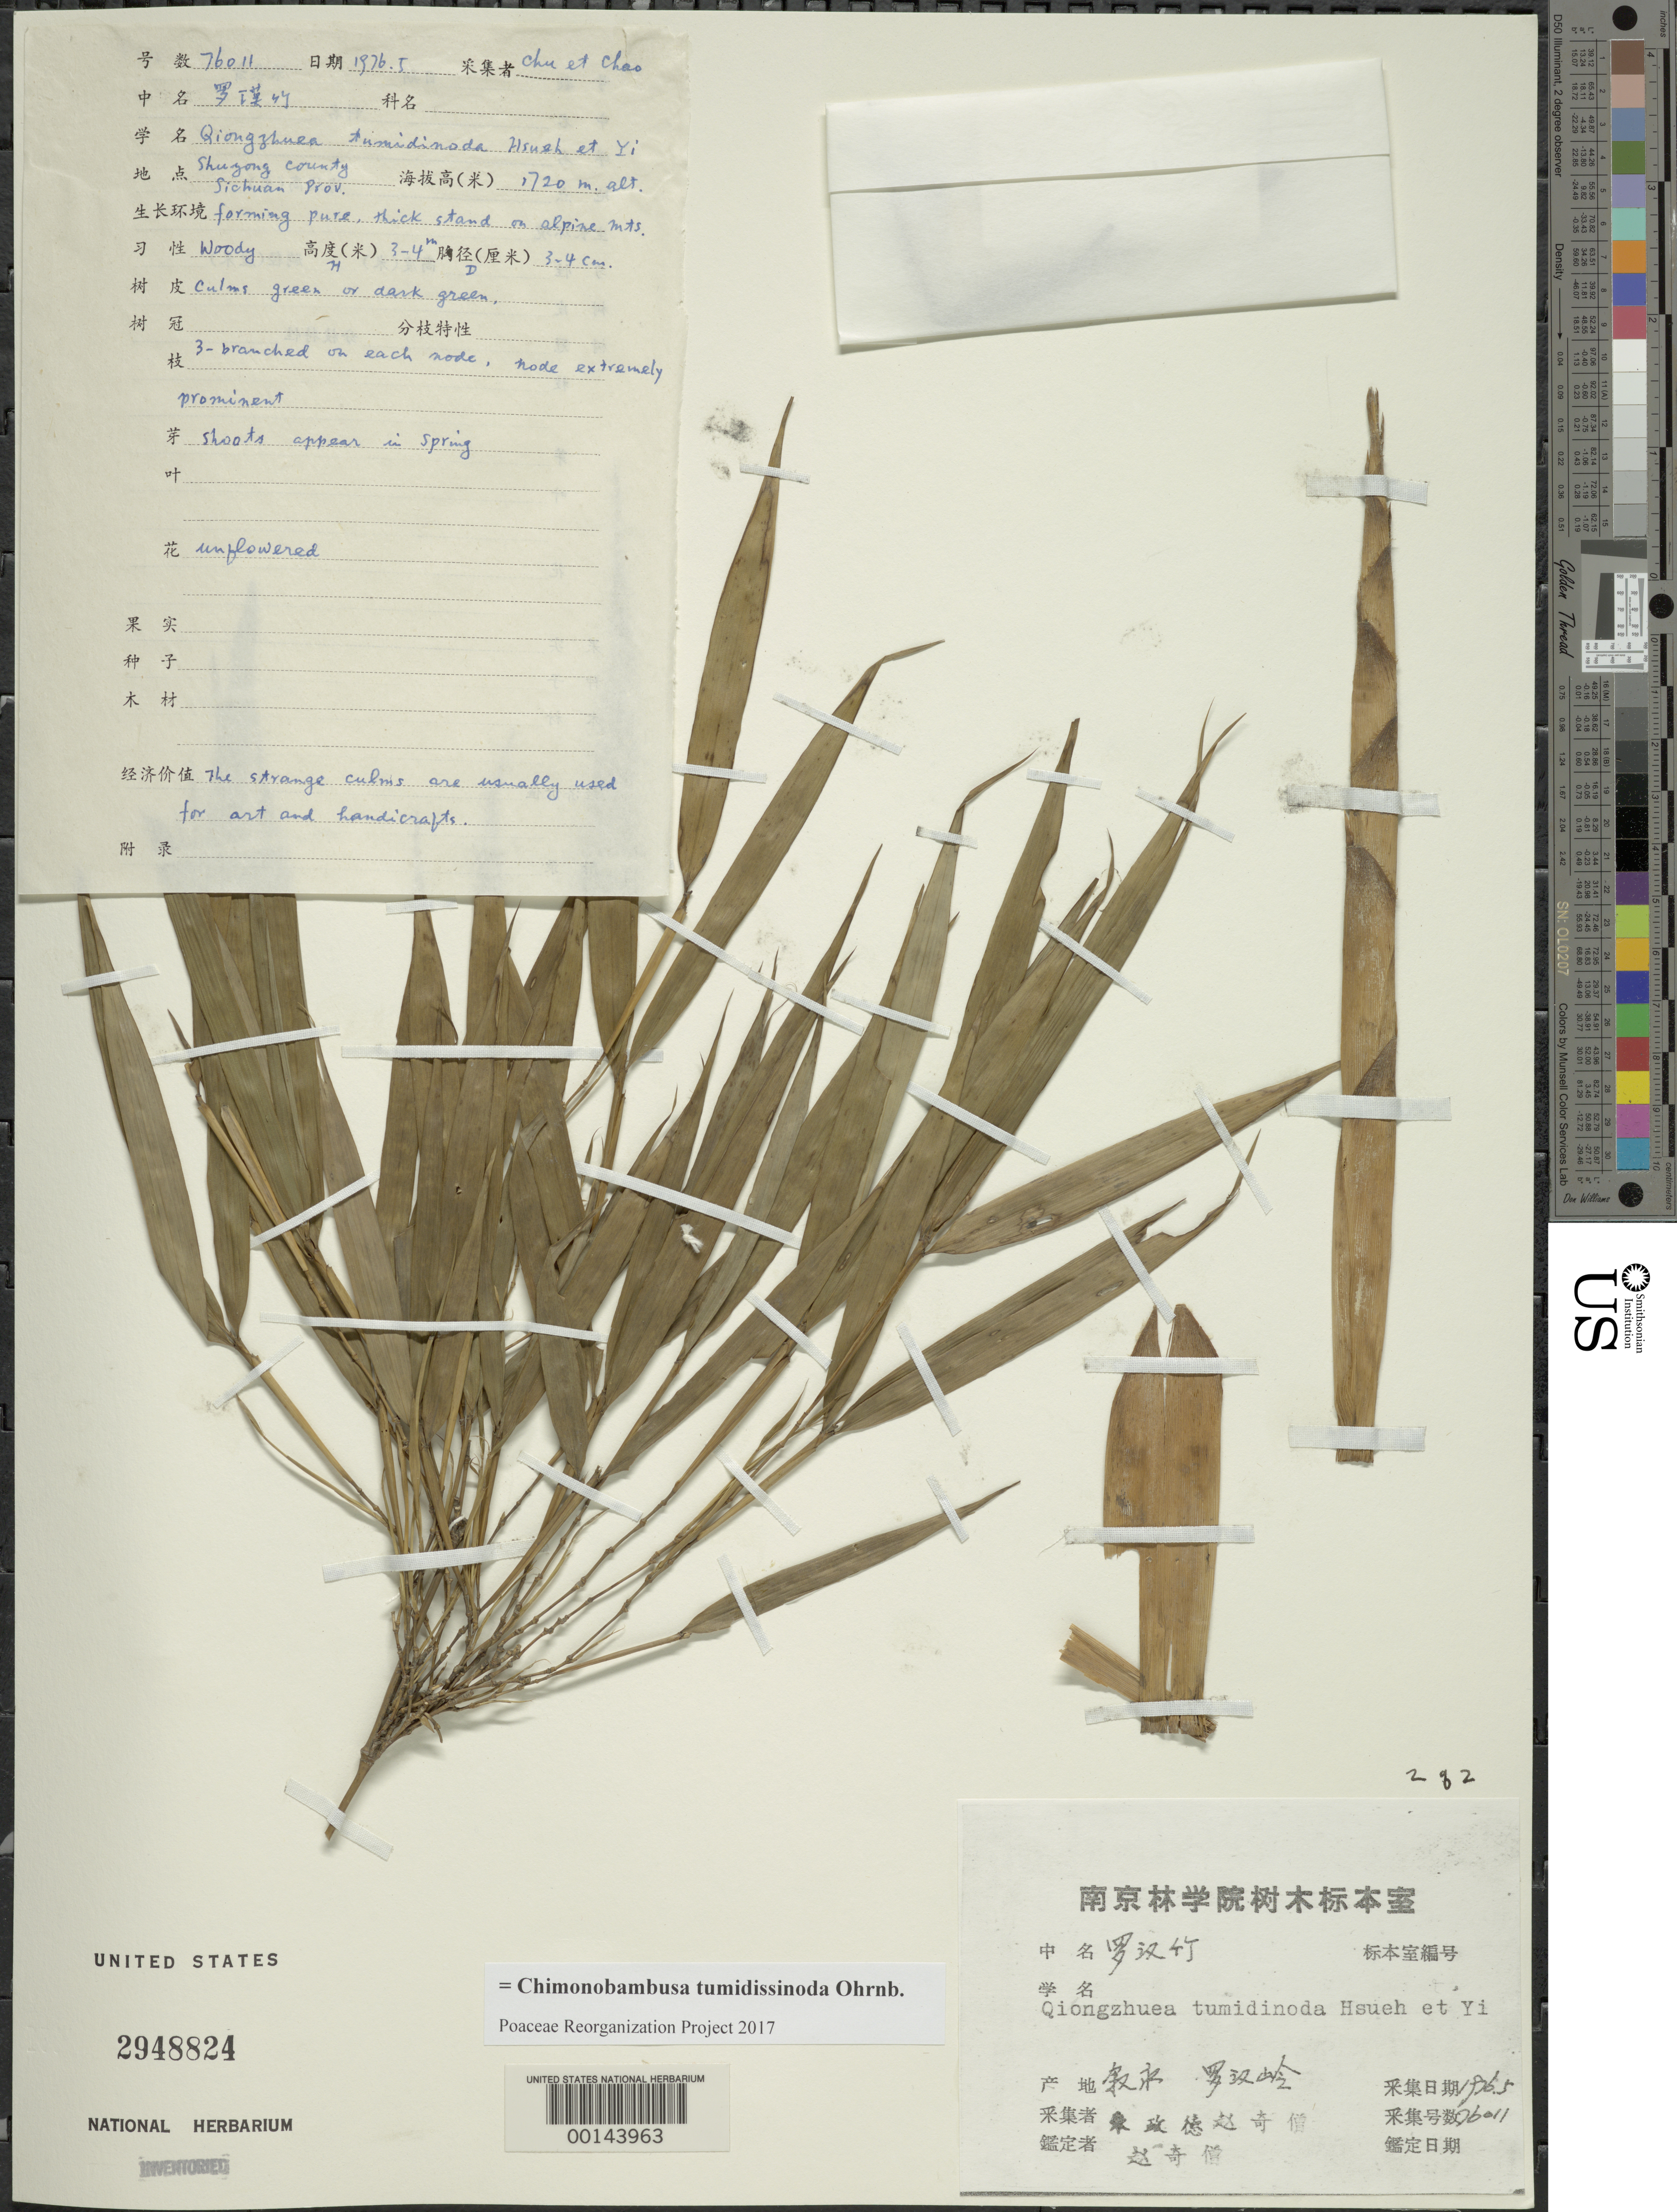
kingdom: Plantae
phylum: Tracheophyta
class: Liliopsida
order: Poales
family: Poaceae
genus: Chimonobambusa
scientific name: Chimonobambusa tumidissinoda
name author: Ohrnberger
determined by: Poaceae Reorganization Project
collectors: C. Chu & C. Chao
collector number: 76011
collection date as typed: May 1976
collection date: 1976-05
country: China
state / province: Sichuan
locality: Sichuan, Shuzong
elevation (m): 1720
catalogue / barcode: US 2948824